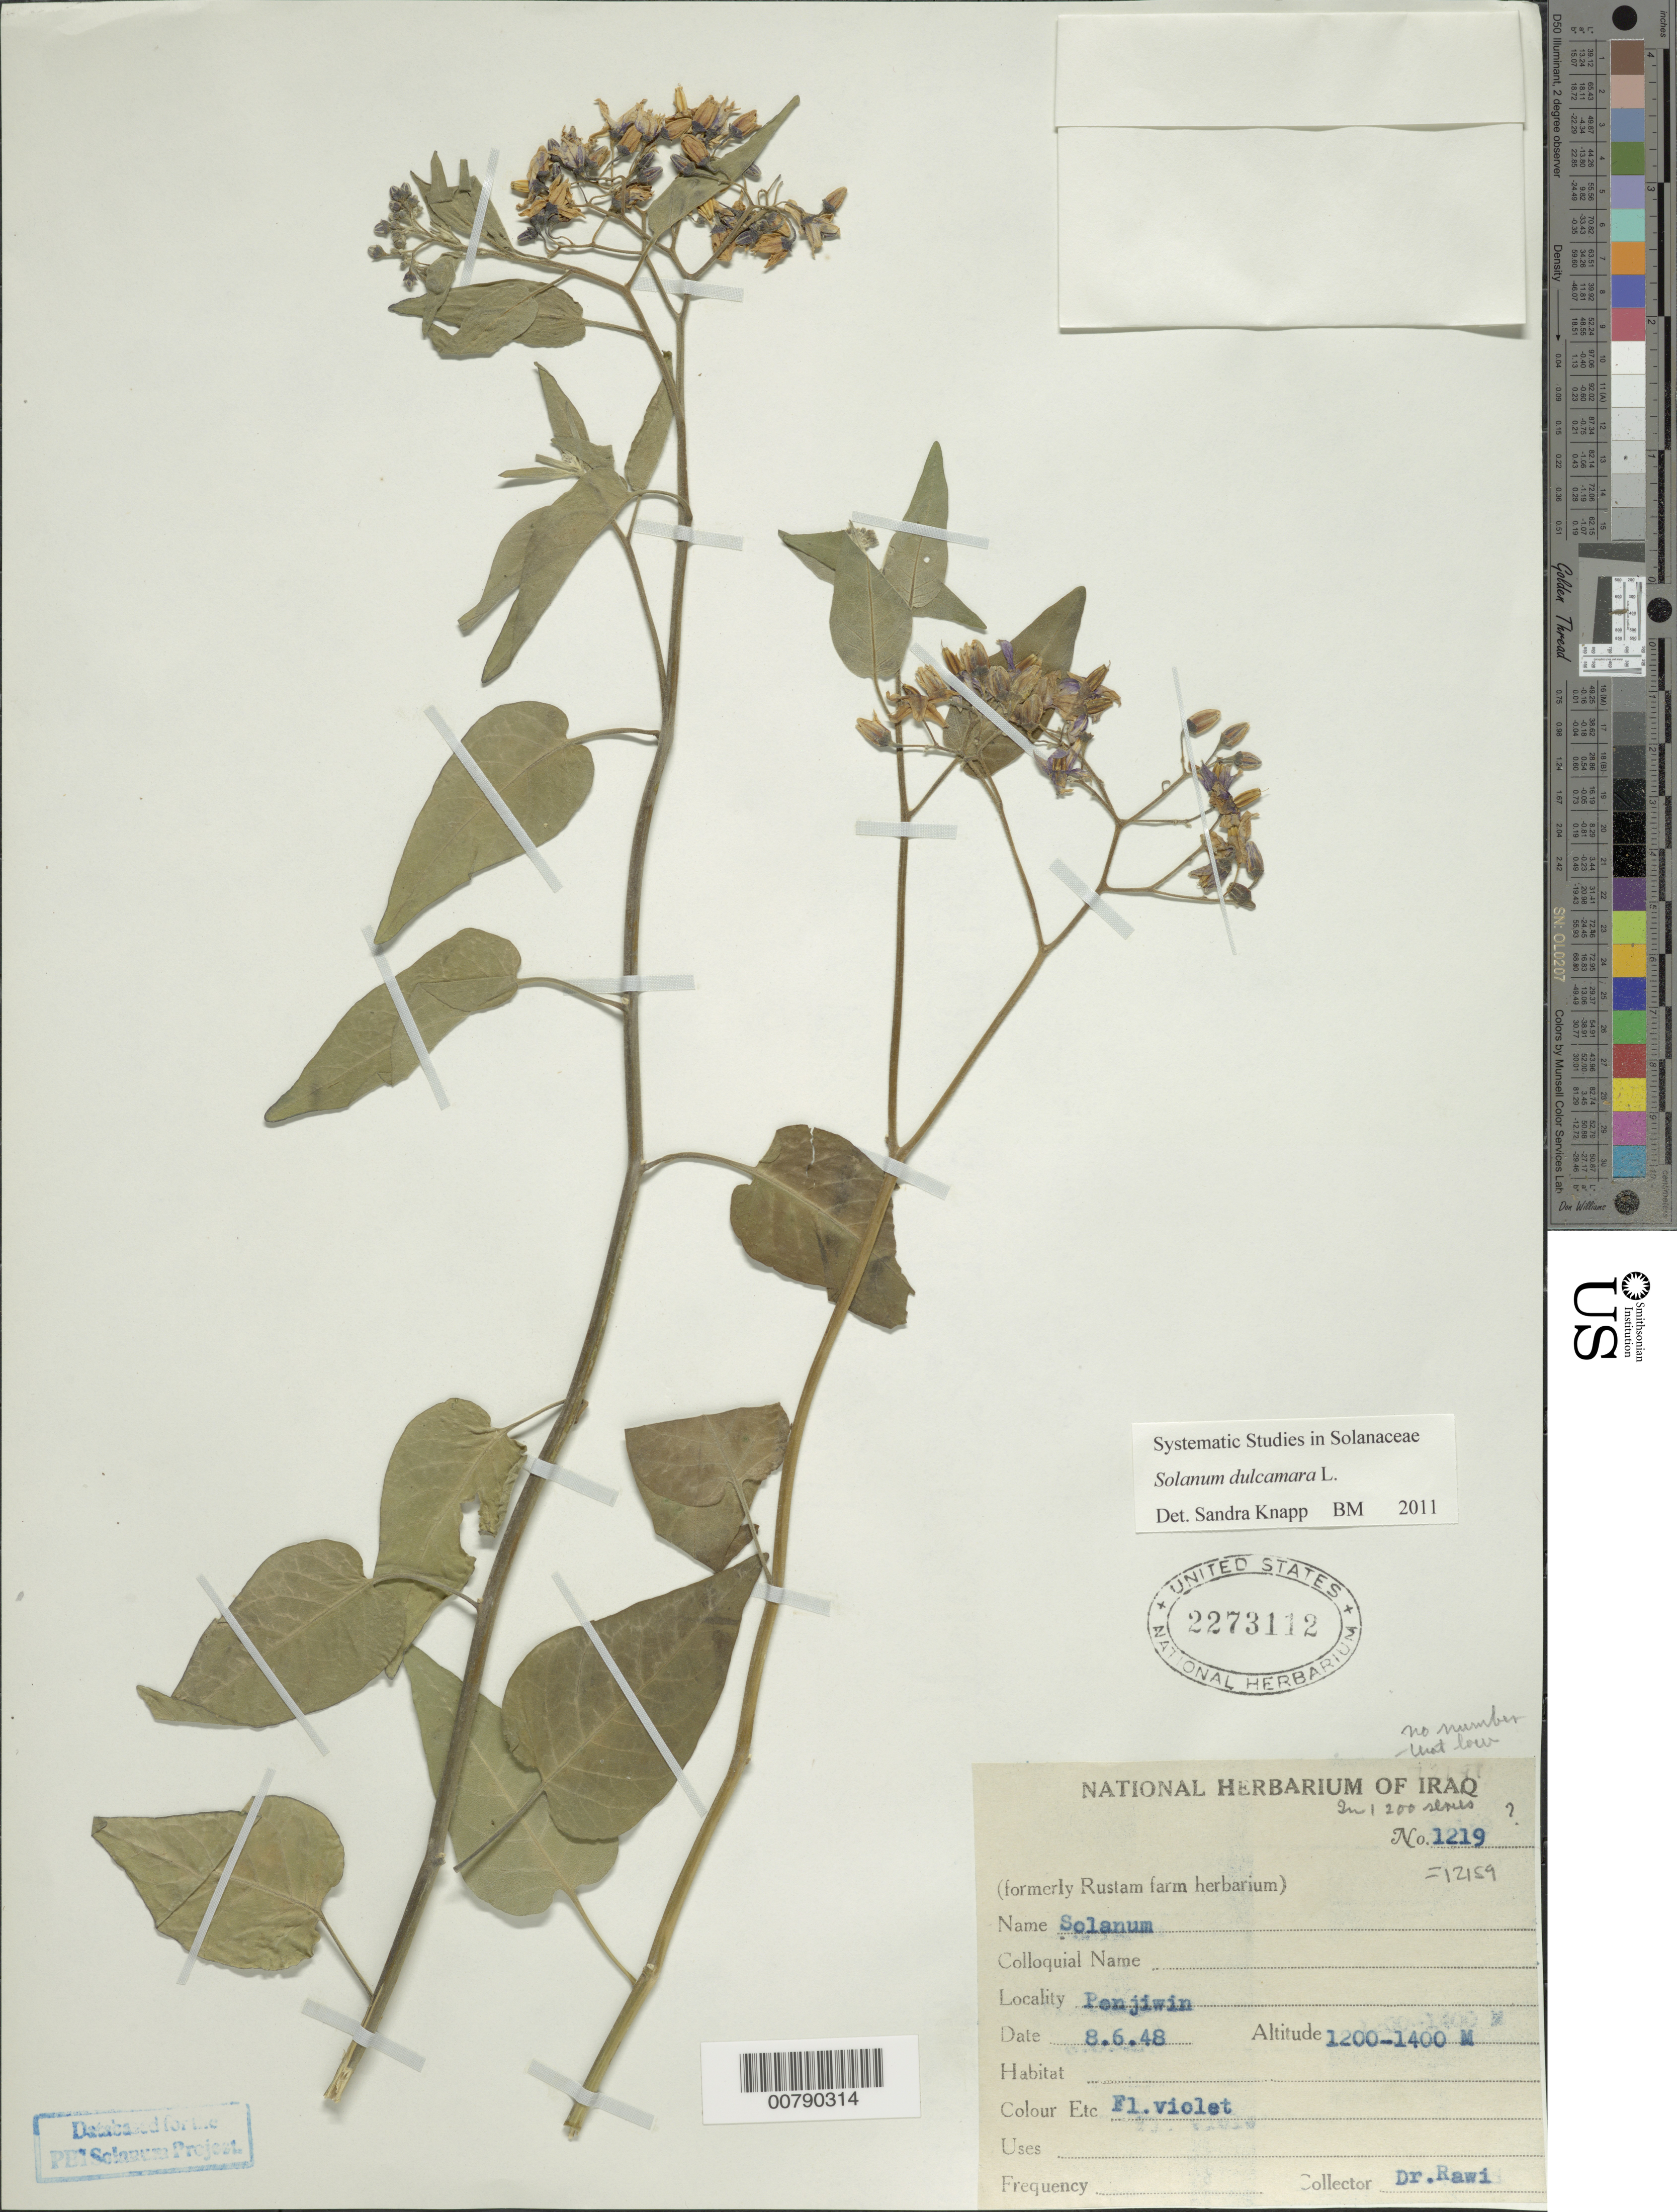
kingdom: Plantae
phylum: Tracheophyta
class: Magnoliopsida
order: Solanales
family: Solanaceae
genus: Solanum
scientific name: Solanum dulcamara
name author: L.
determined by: Knapp, S. D.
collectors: A. al Rawi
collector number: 12159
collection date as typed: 8 Jun 1948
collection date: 1948-06-08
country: Iraq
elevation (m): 1200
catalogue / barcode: US 2273112